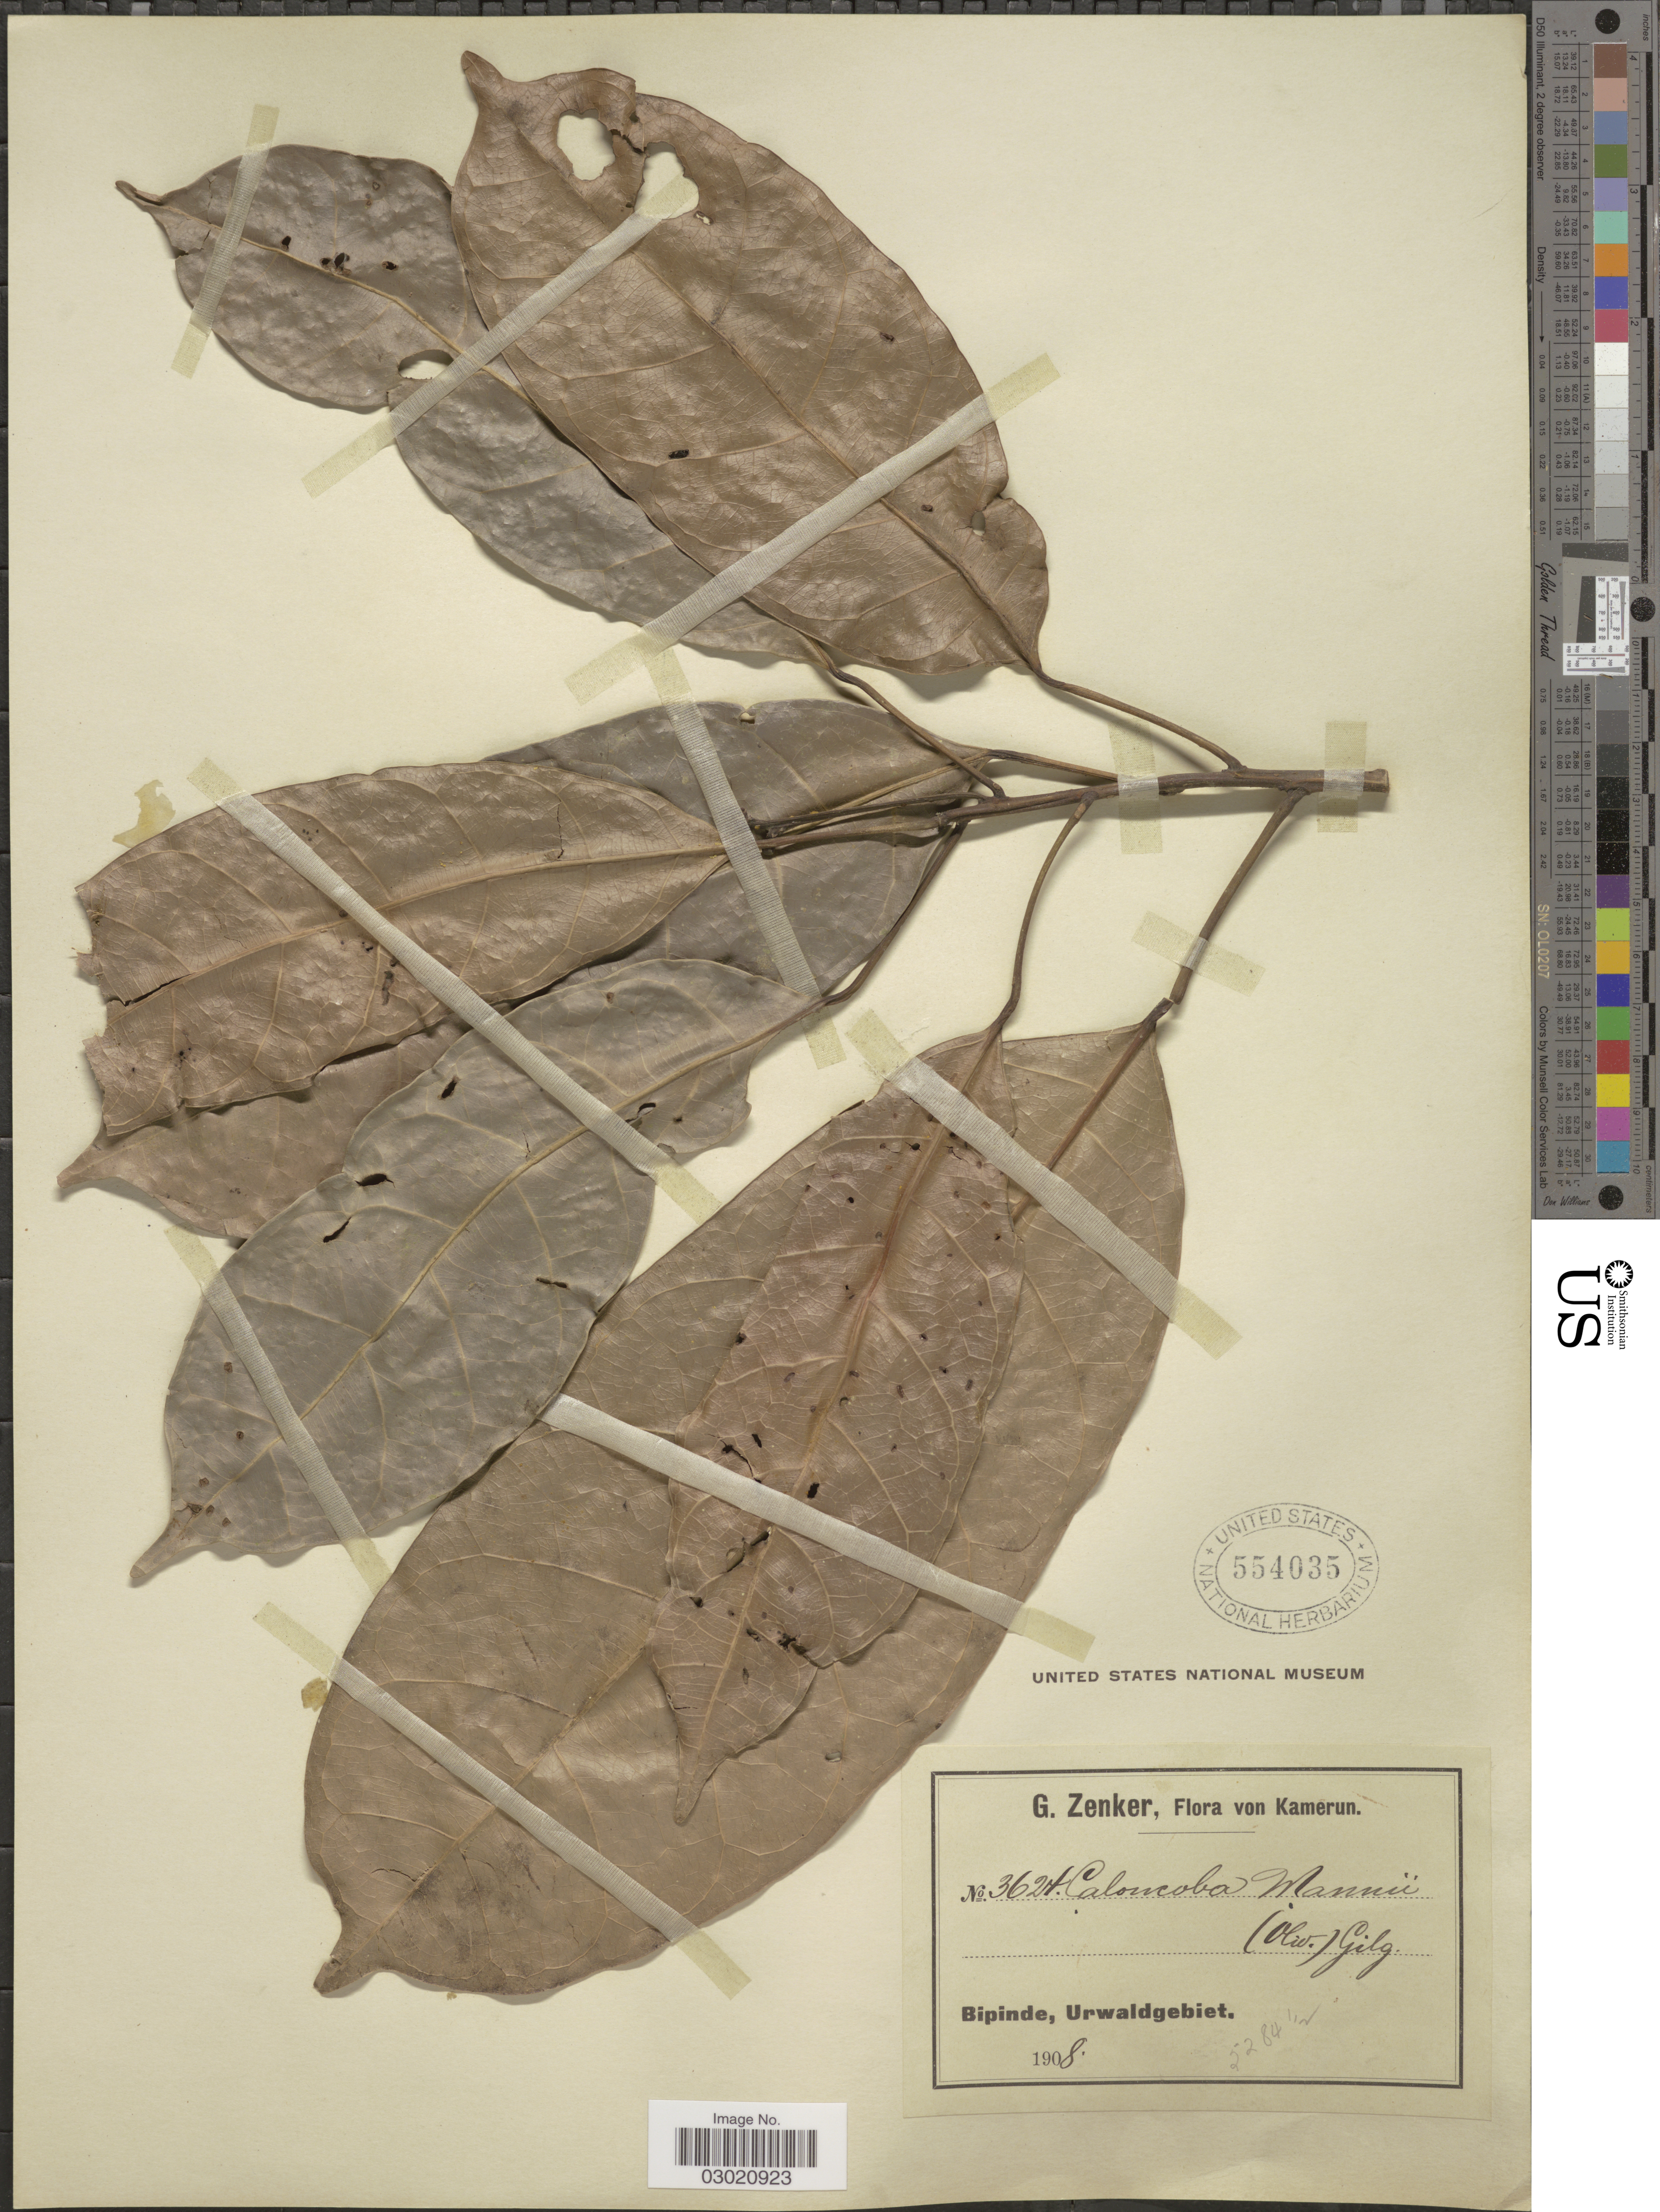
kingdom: Plantae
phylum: Tracheophyta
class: Magnoliopsida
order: Malpighiales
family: Achariaceae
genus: Caloncoba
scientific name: Caloncoba mannii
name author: (Oliv.) Gilg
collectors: G. A. Zenker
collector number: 3624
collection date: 1908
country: Cameroon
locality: Kamerun. Bipindi, Urwaldgebiet.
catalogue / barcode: US 554035